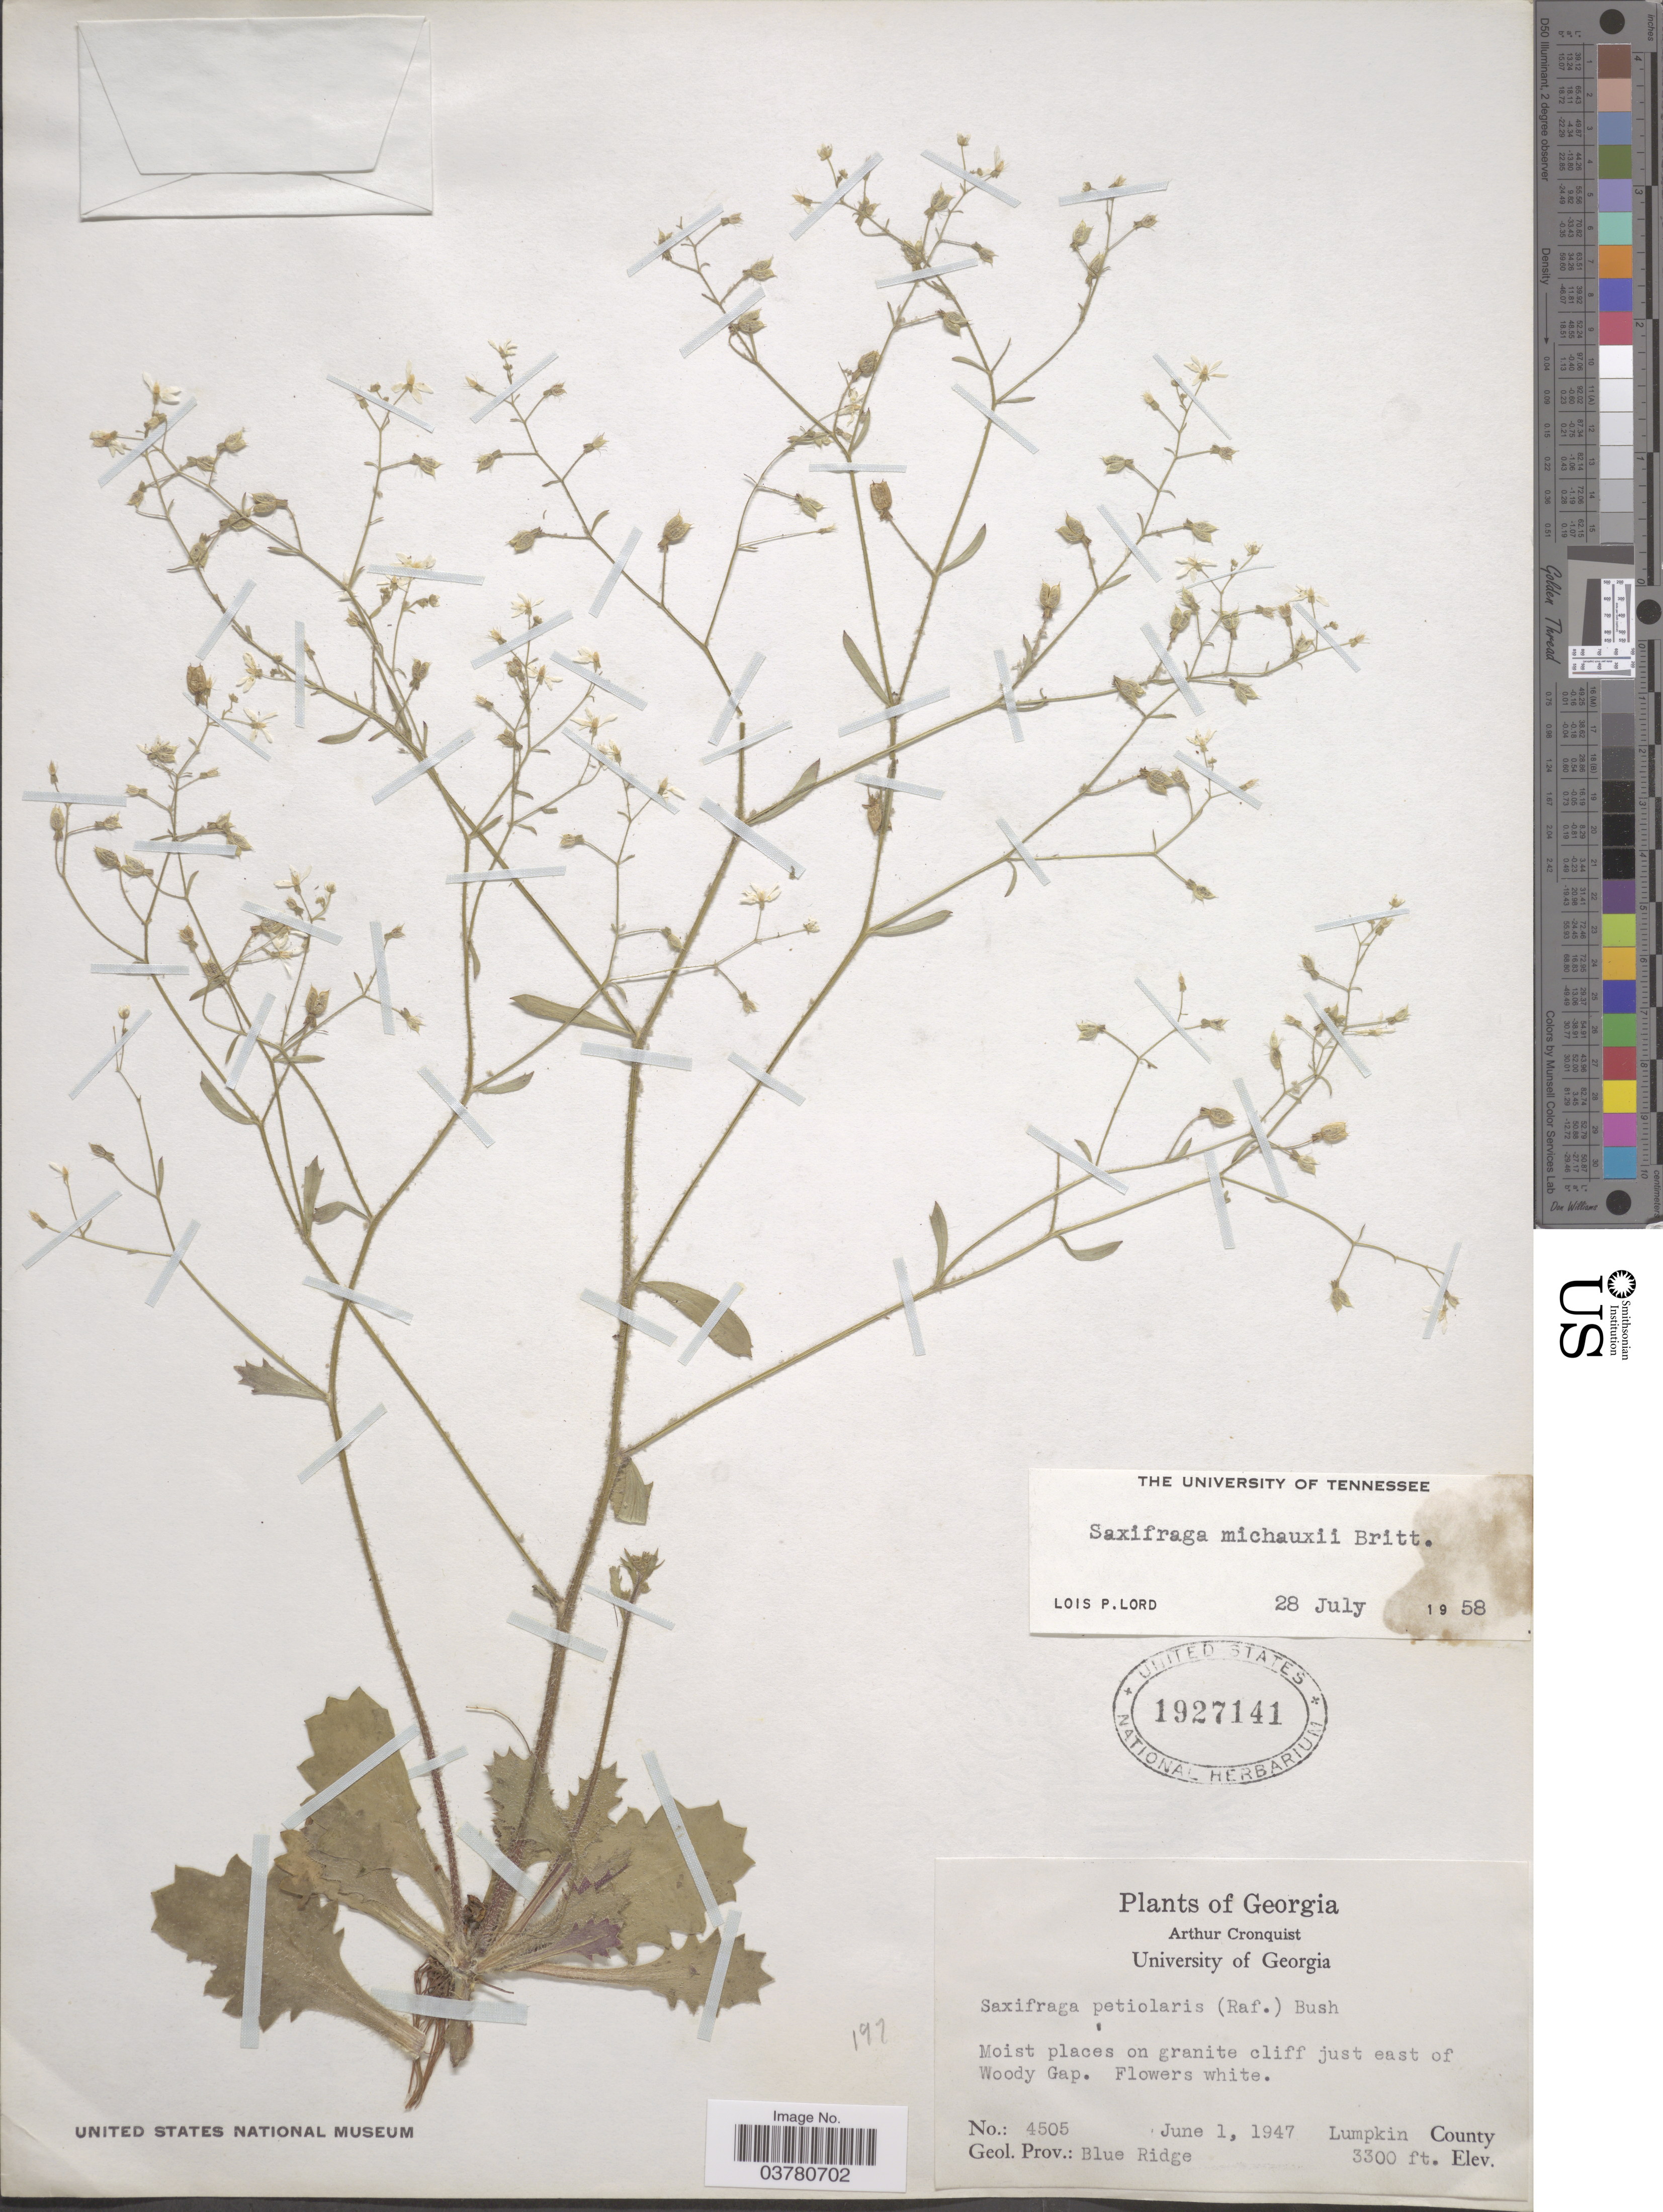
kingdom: Plantae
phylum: Tracheophyta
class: Magnoliopsida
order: Saxifragales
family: Saxifragaceae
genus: Micranthes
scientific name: Micranthes petiolaris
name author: (Raf.) Bush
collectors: A. J. Cronquist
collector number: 4505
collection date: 1947-06-01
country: United States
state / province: Georgia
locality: Moist places on granite cliff just east of Woody Gap. Lumpkin County. Geol. Prov.: Blue Ridge.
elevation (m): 1006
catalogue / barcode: US 1927141